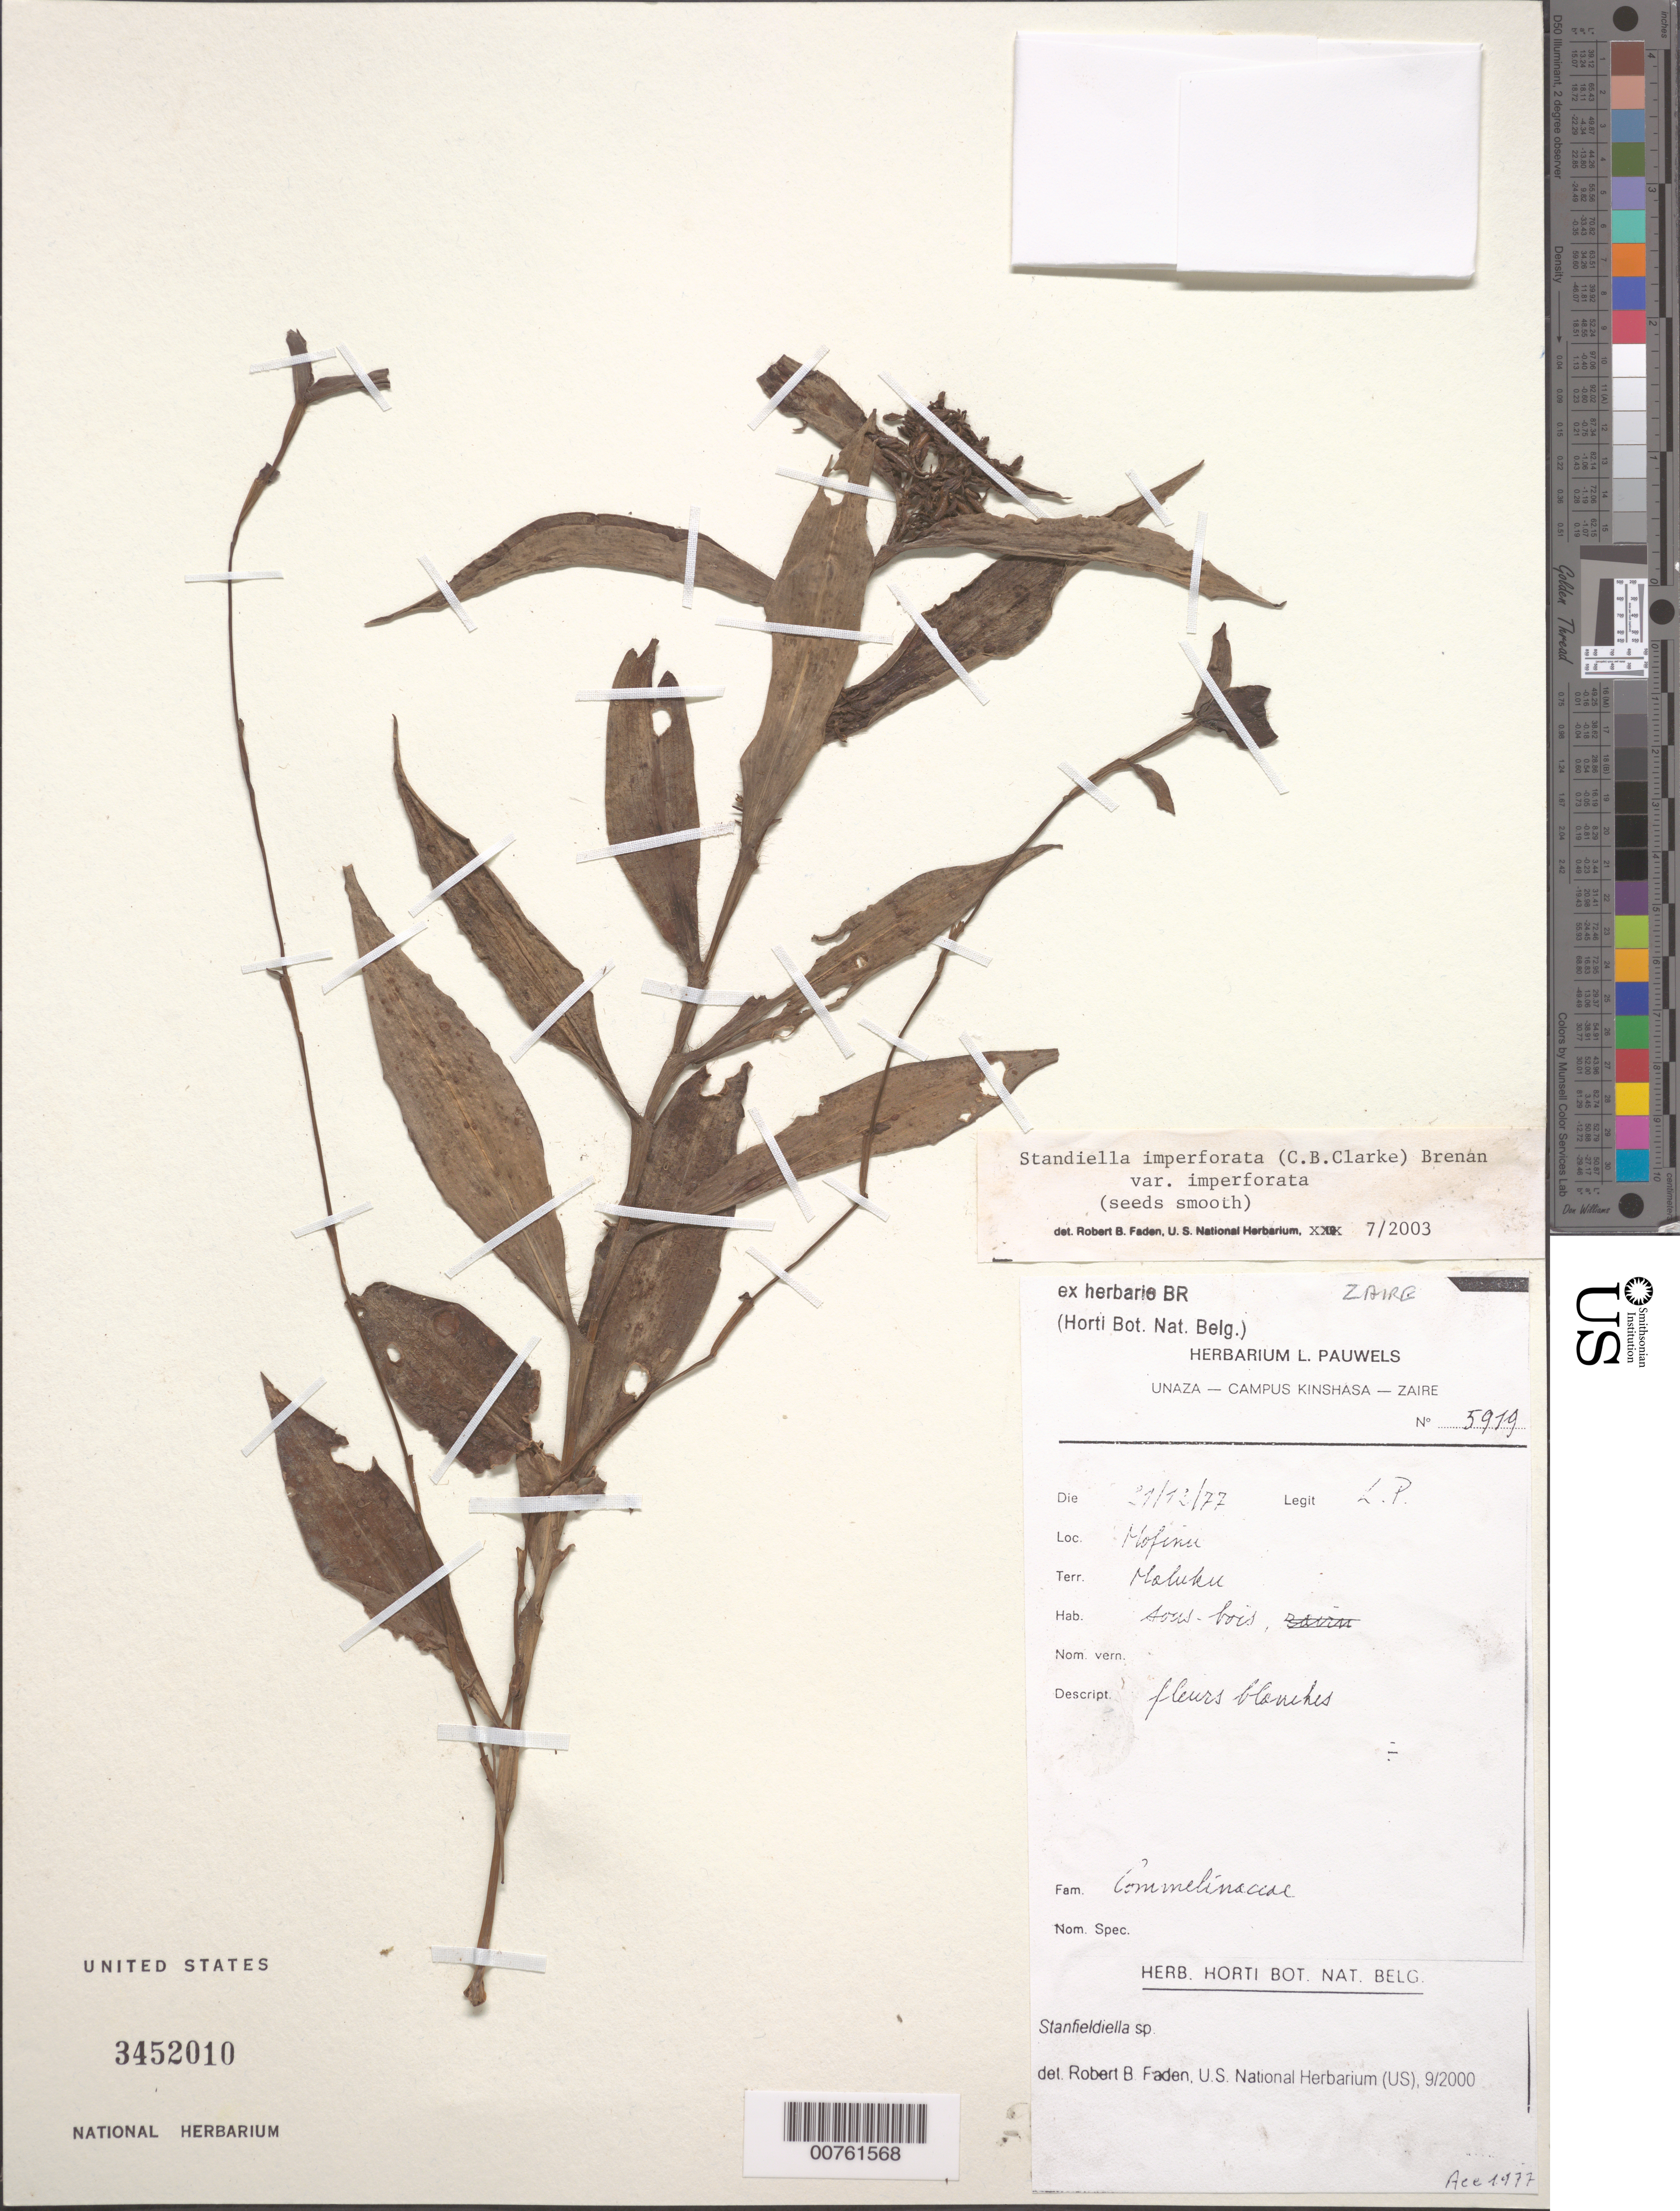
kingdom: Plantae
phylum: Tracheophyta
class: Liliopsida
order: Commelinales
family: Commelinaceae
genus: Stanfieldiella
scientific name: Stanfieldiella imperforata var. imperforata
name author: (C.B. Clarke) Brenan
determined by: Faden, Robert B., (US), Smithsonian Institution - National Museum of Natural History (UNITED STATES)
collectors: L. Pauwels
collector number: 5979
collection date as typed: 21 Dec 1977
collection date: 1977-12-21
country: Congo, Democratic Republic of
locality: Mofinu Maluku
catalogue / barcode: US 3452010